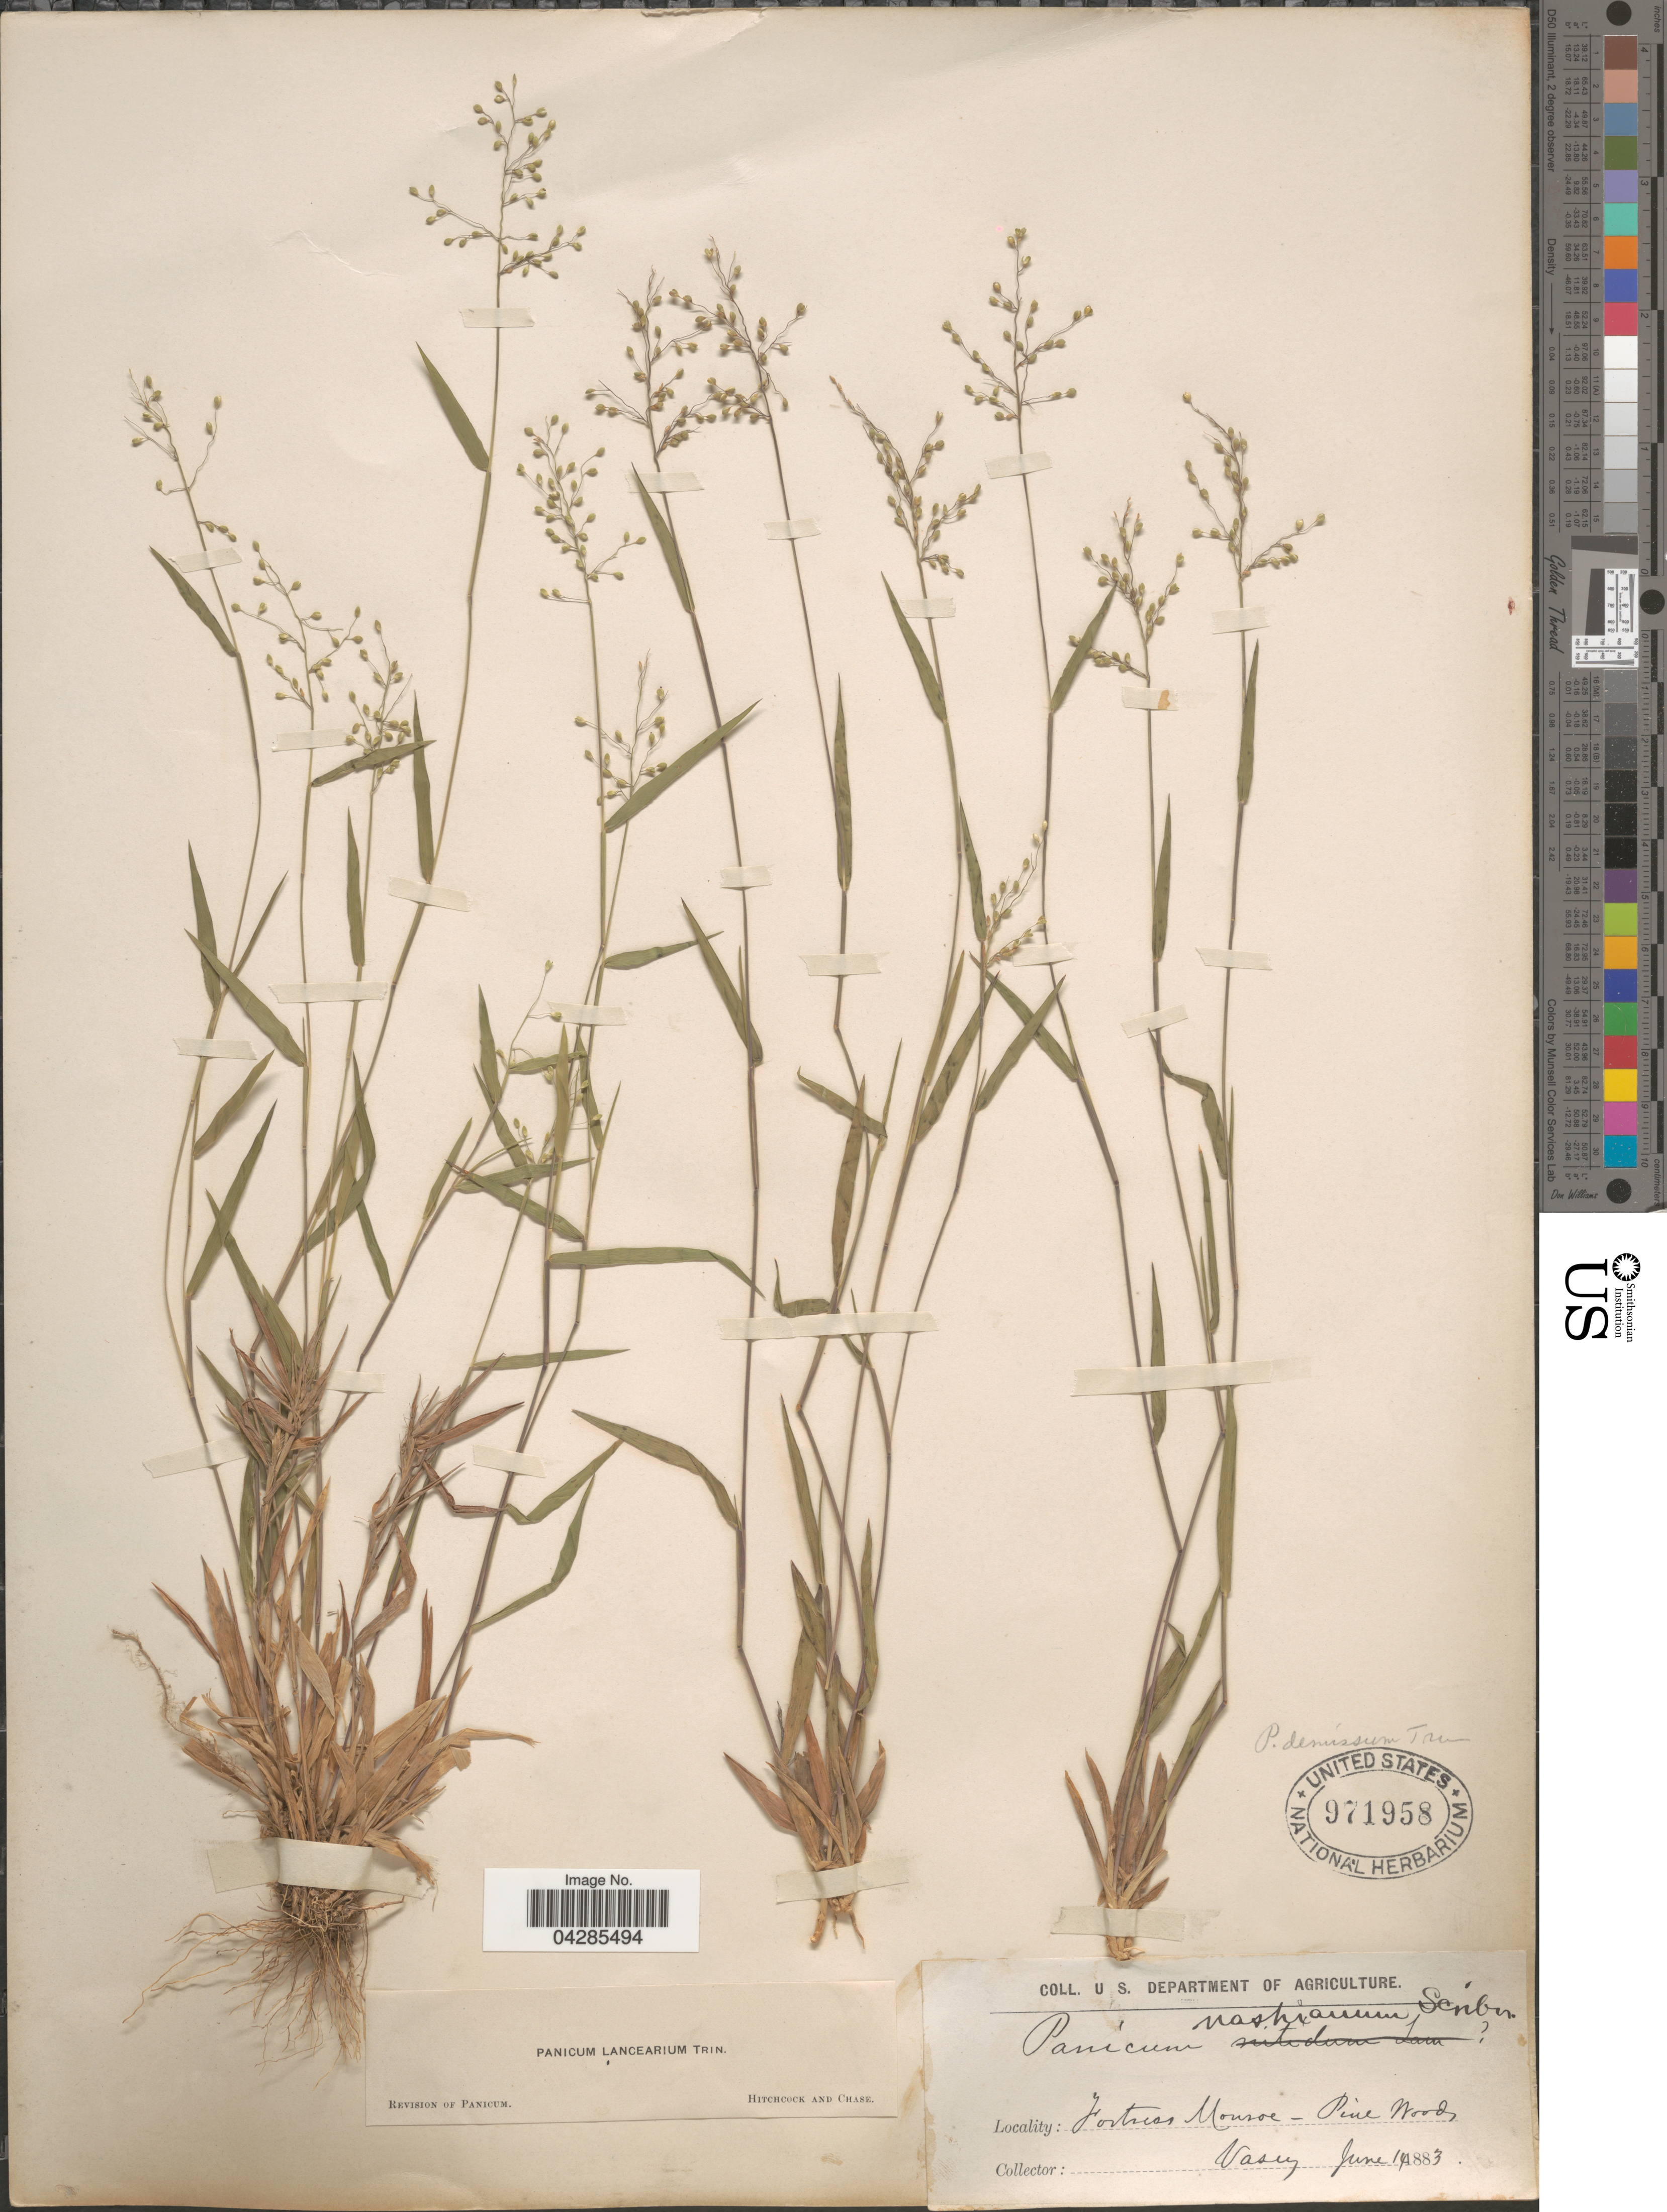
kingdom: Plantae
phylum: Tracheophyta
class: Liliopsida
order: Poales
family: Poaceae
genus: Dichanthelium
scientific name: Dichanthelium portoricense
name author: (Desv. ex Ham.) B.F. Hansen & Wunderlin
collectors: Vasey, --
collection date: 1883-06-14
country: United States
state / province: Virginia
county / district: City of Hampton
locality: Fortress Monroe- Pine Woods.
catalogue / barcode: US 971958